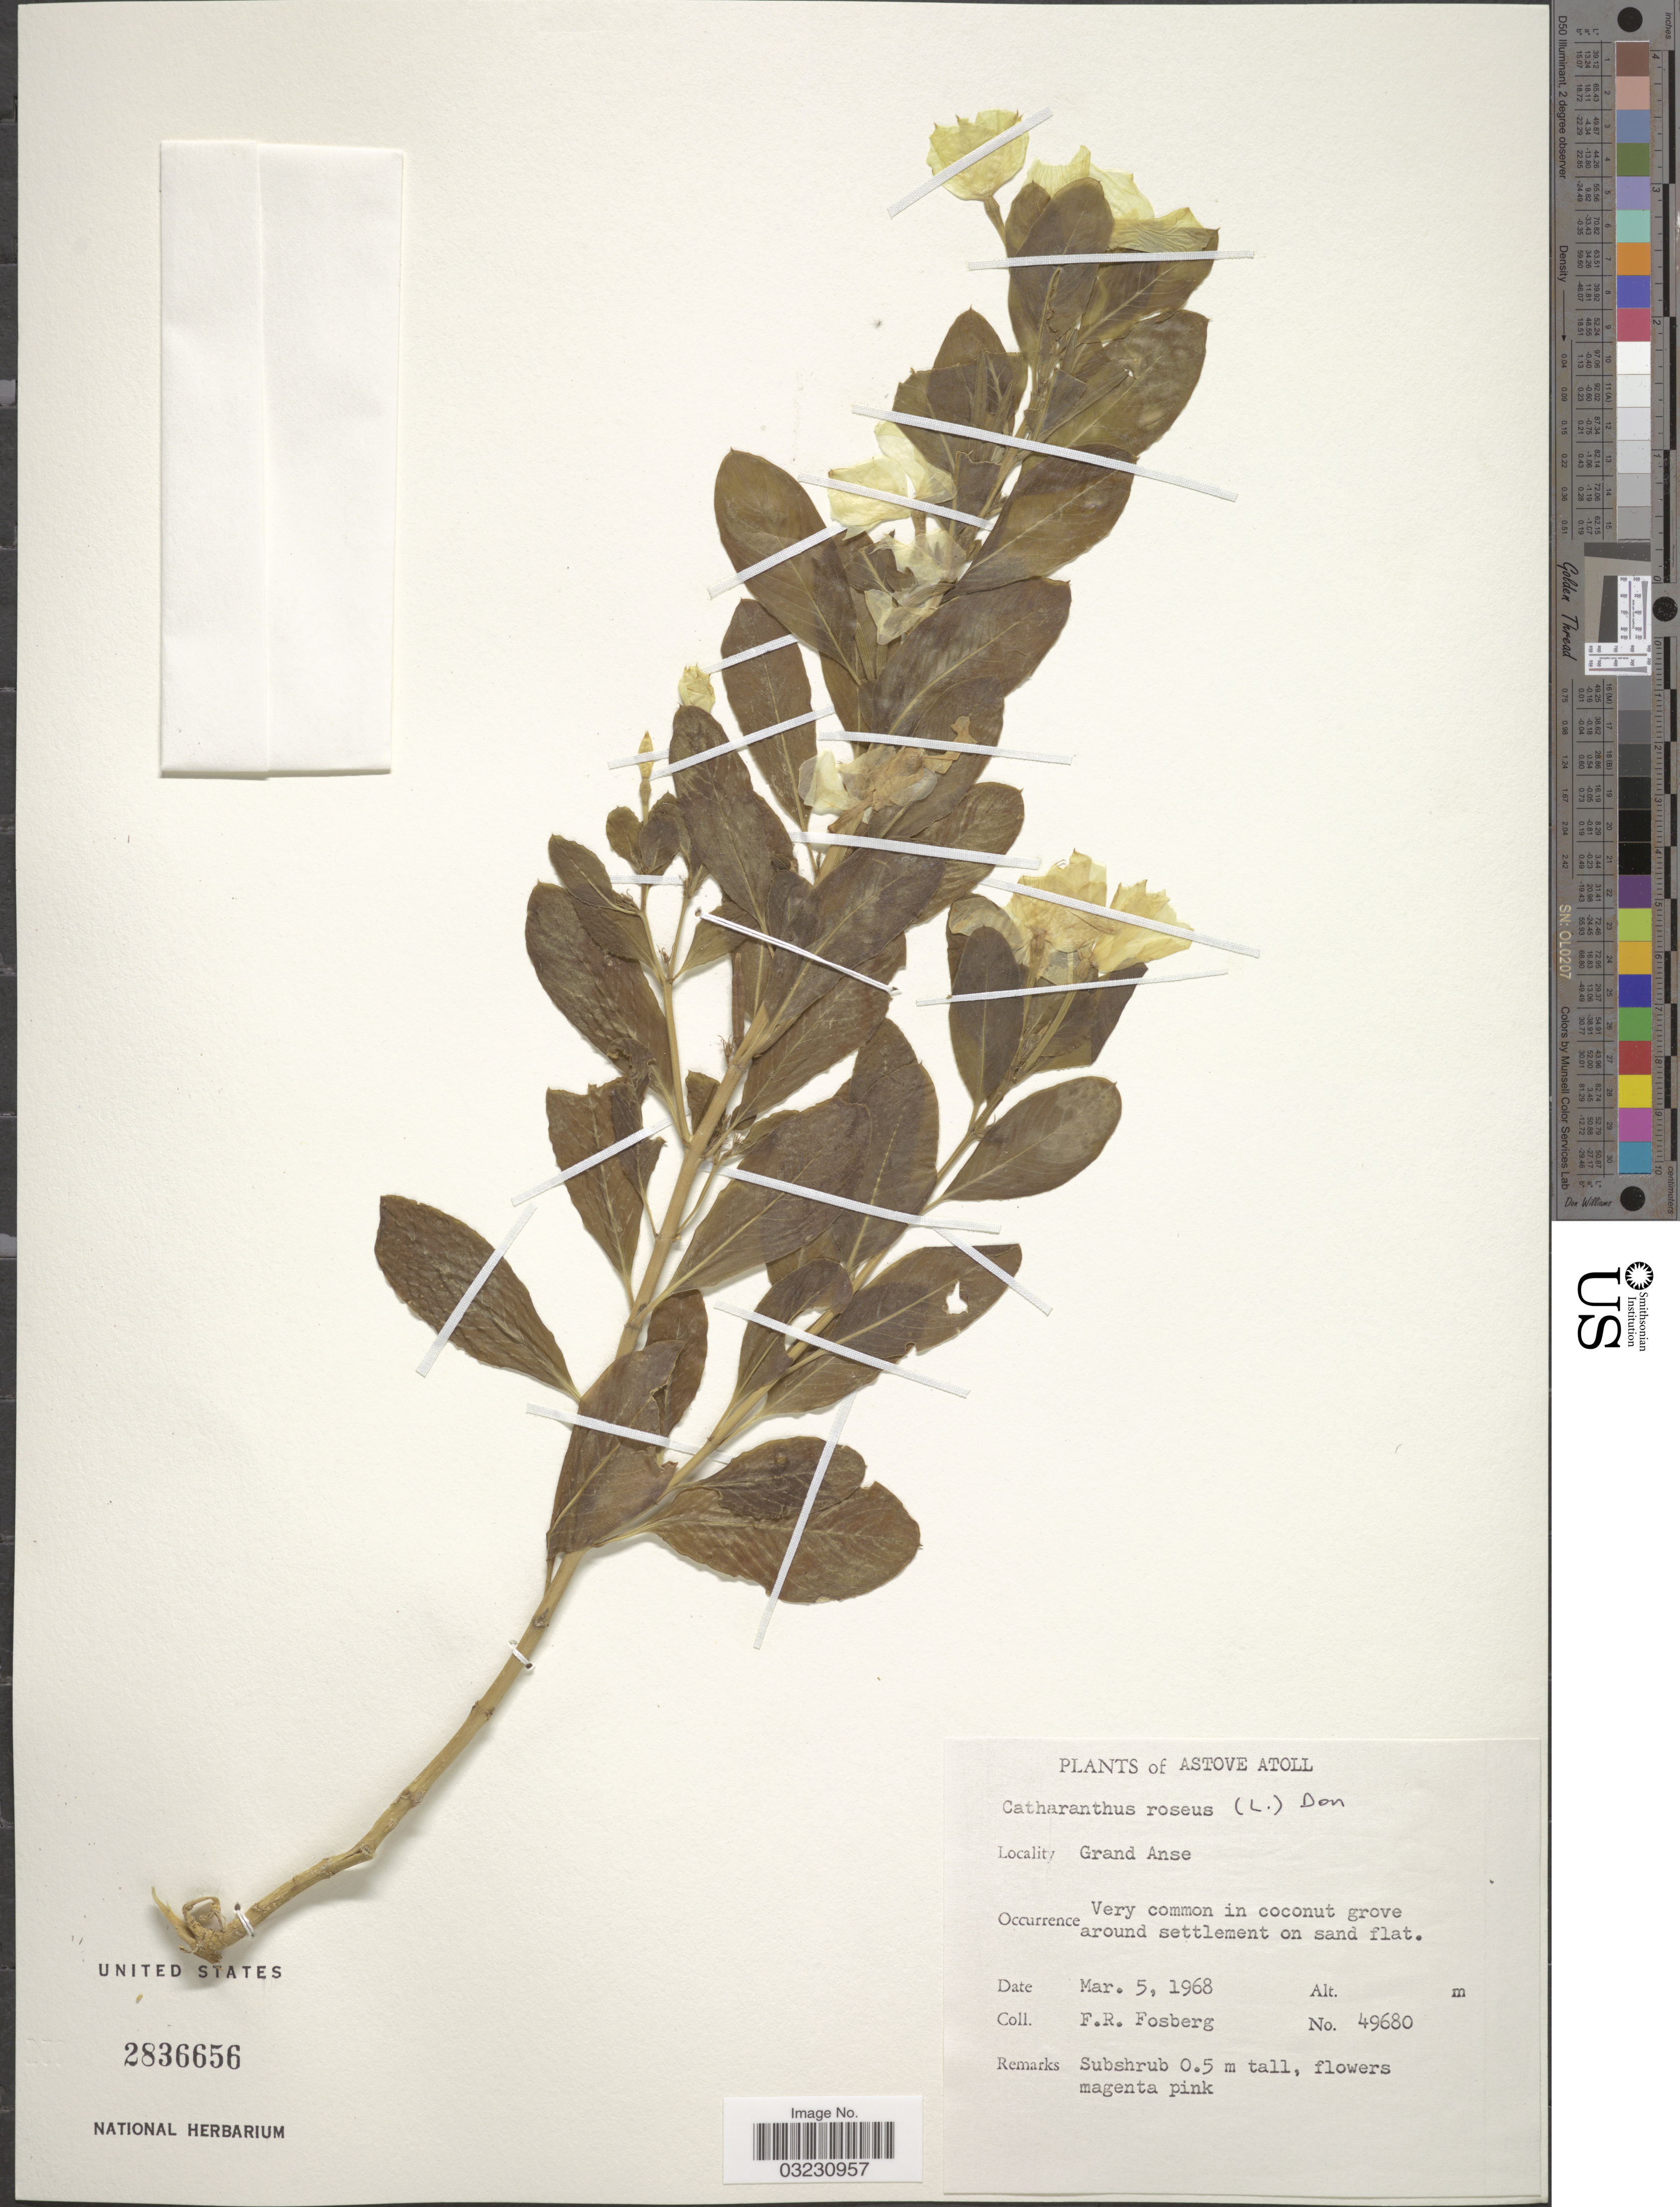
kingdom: Plantae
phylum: Tracheophyta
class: Magnoliopsida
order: Gentianales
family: Apocynaceae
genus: Catharanthus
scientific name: Catharanthus roseus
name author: (L.) G. Don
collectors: F. R. Fosberg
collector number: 49680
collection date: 1968-03-05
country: Seychelles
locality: Astove Atoll. Grand Anse.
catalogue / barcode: US 2836656